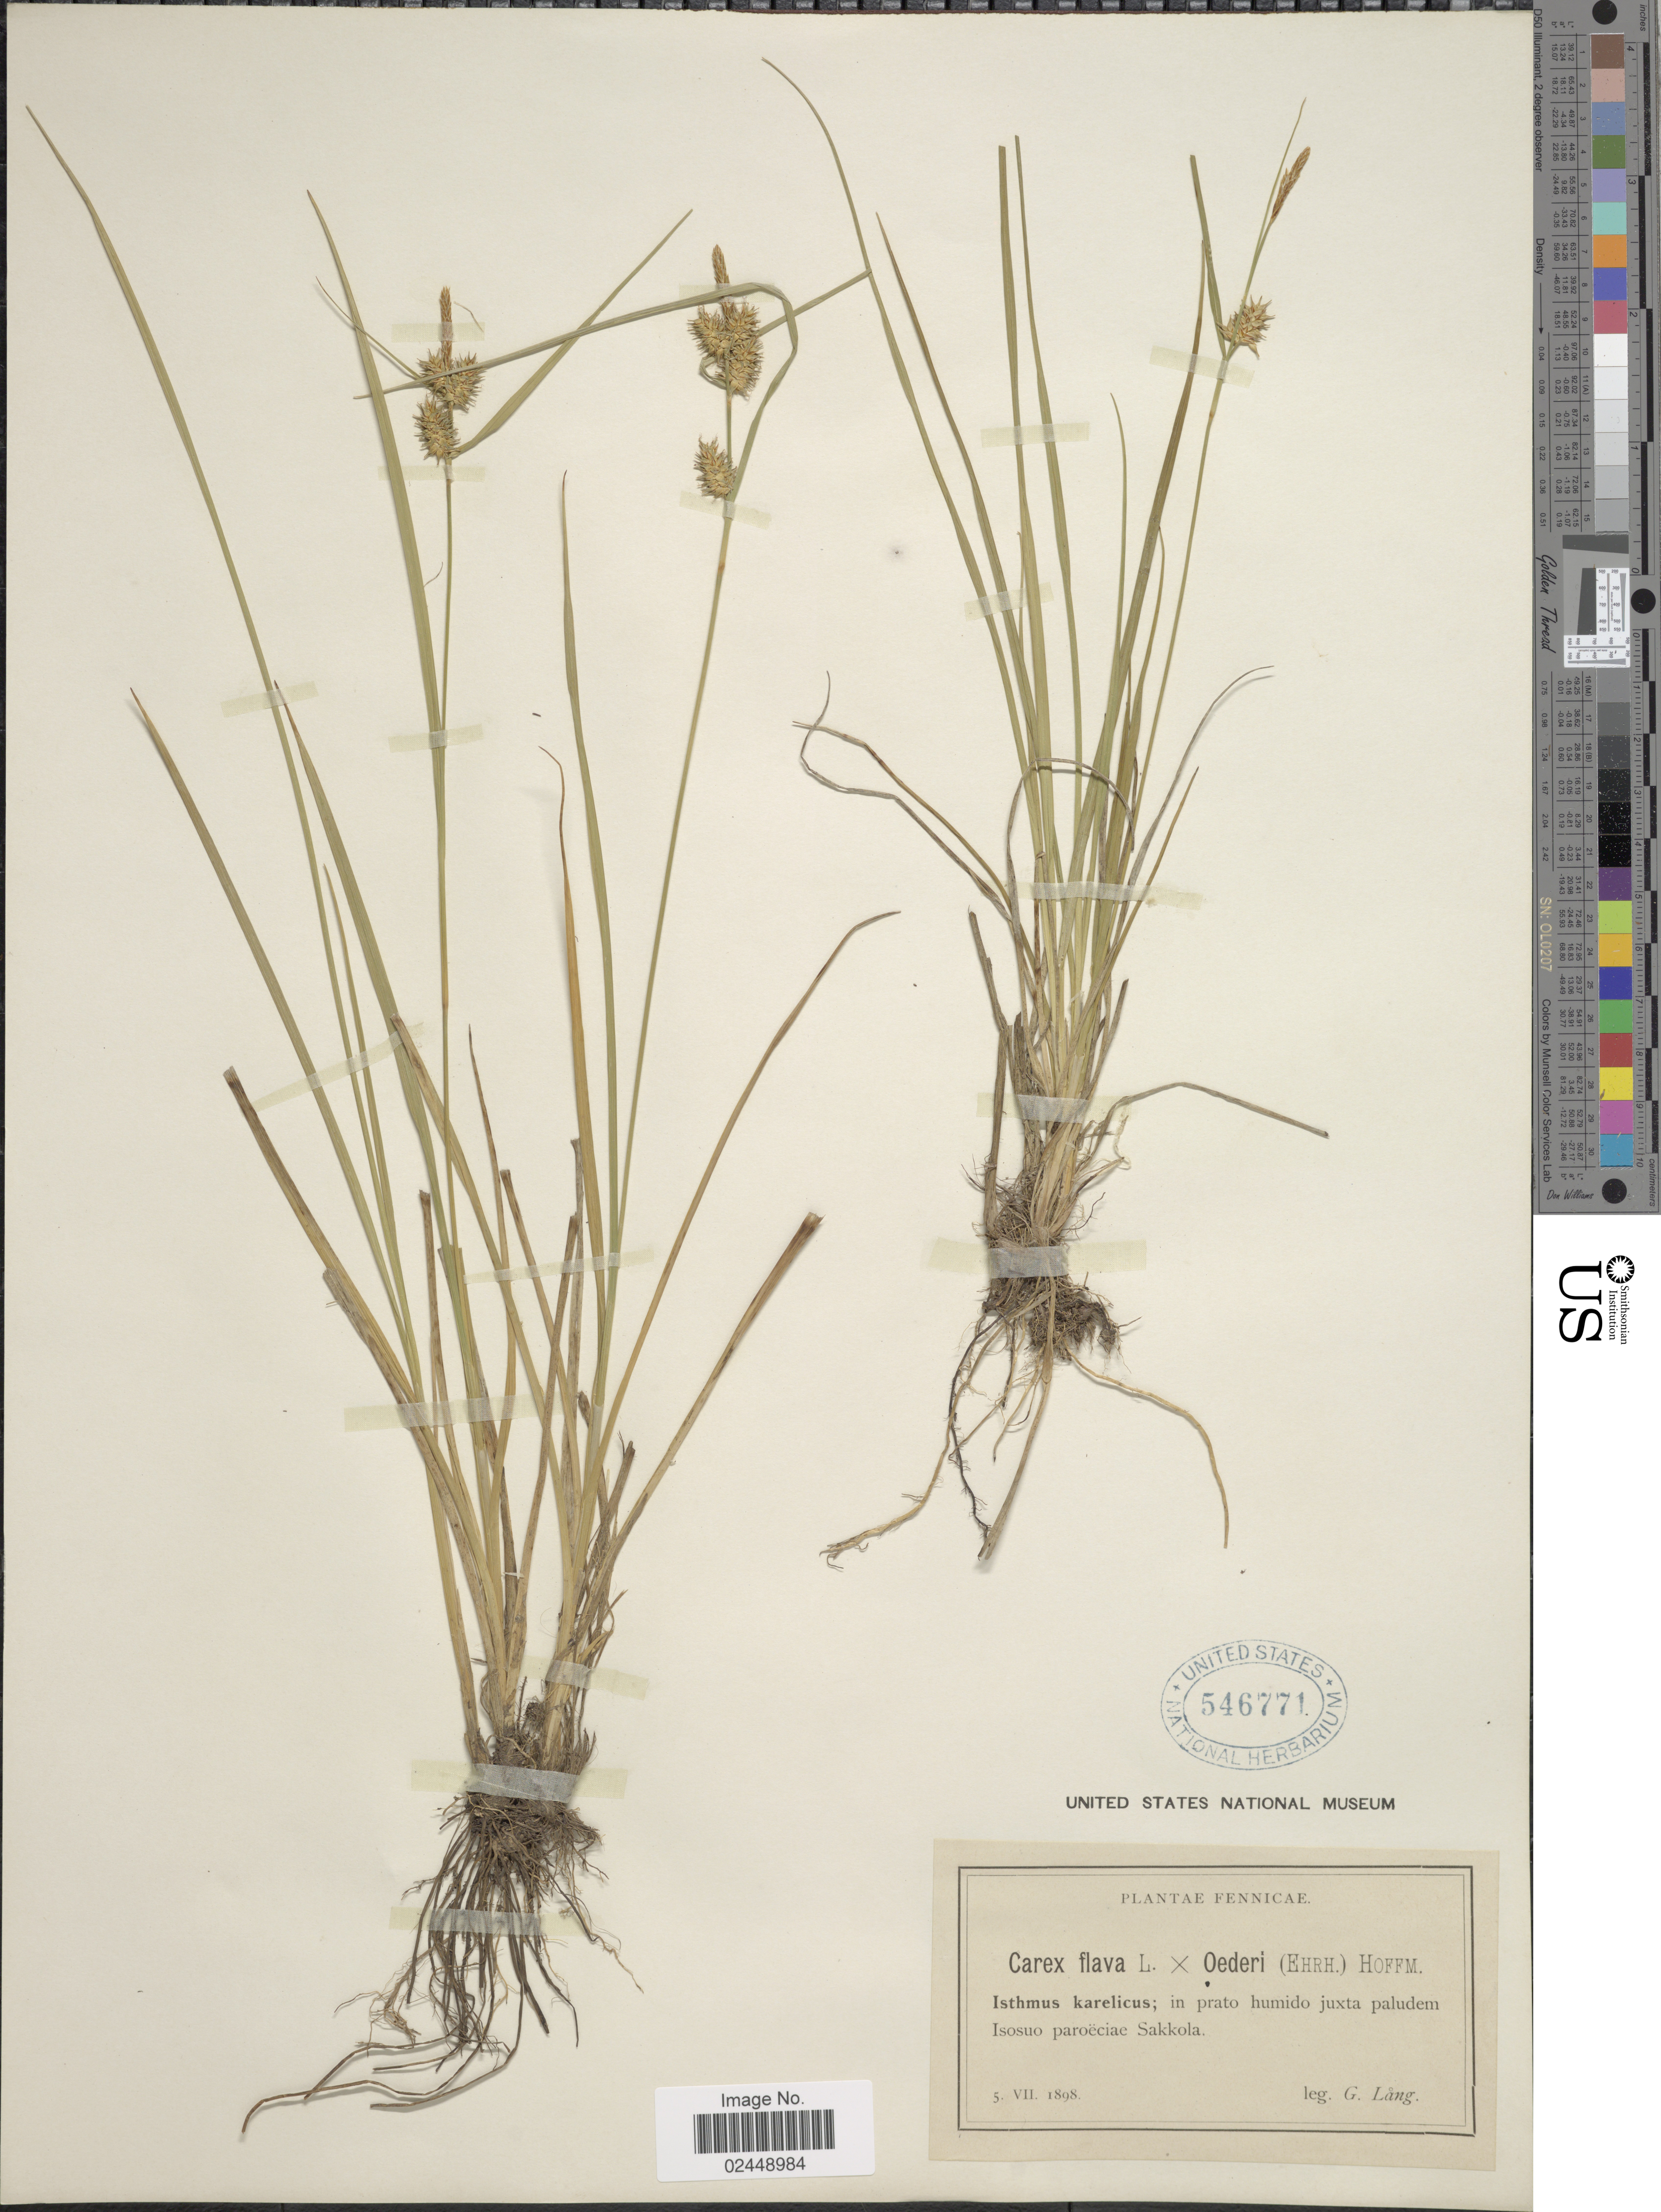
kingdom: Plantae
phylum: Tracheophyta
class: Liliopsida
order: Poales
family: Cyperaceae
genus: Carex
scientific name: Carex flava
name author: L.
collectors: G. Lang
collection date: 1898-07-05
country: Finland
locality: Fennicae, Isthmus karelicus; in prato humido juxta paledem Isosuo paroecia Sakkola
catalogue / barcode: US 546771